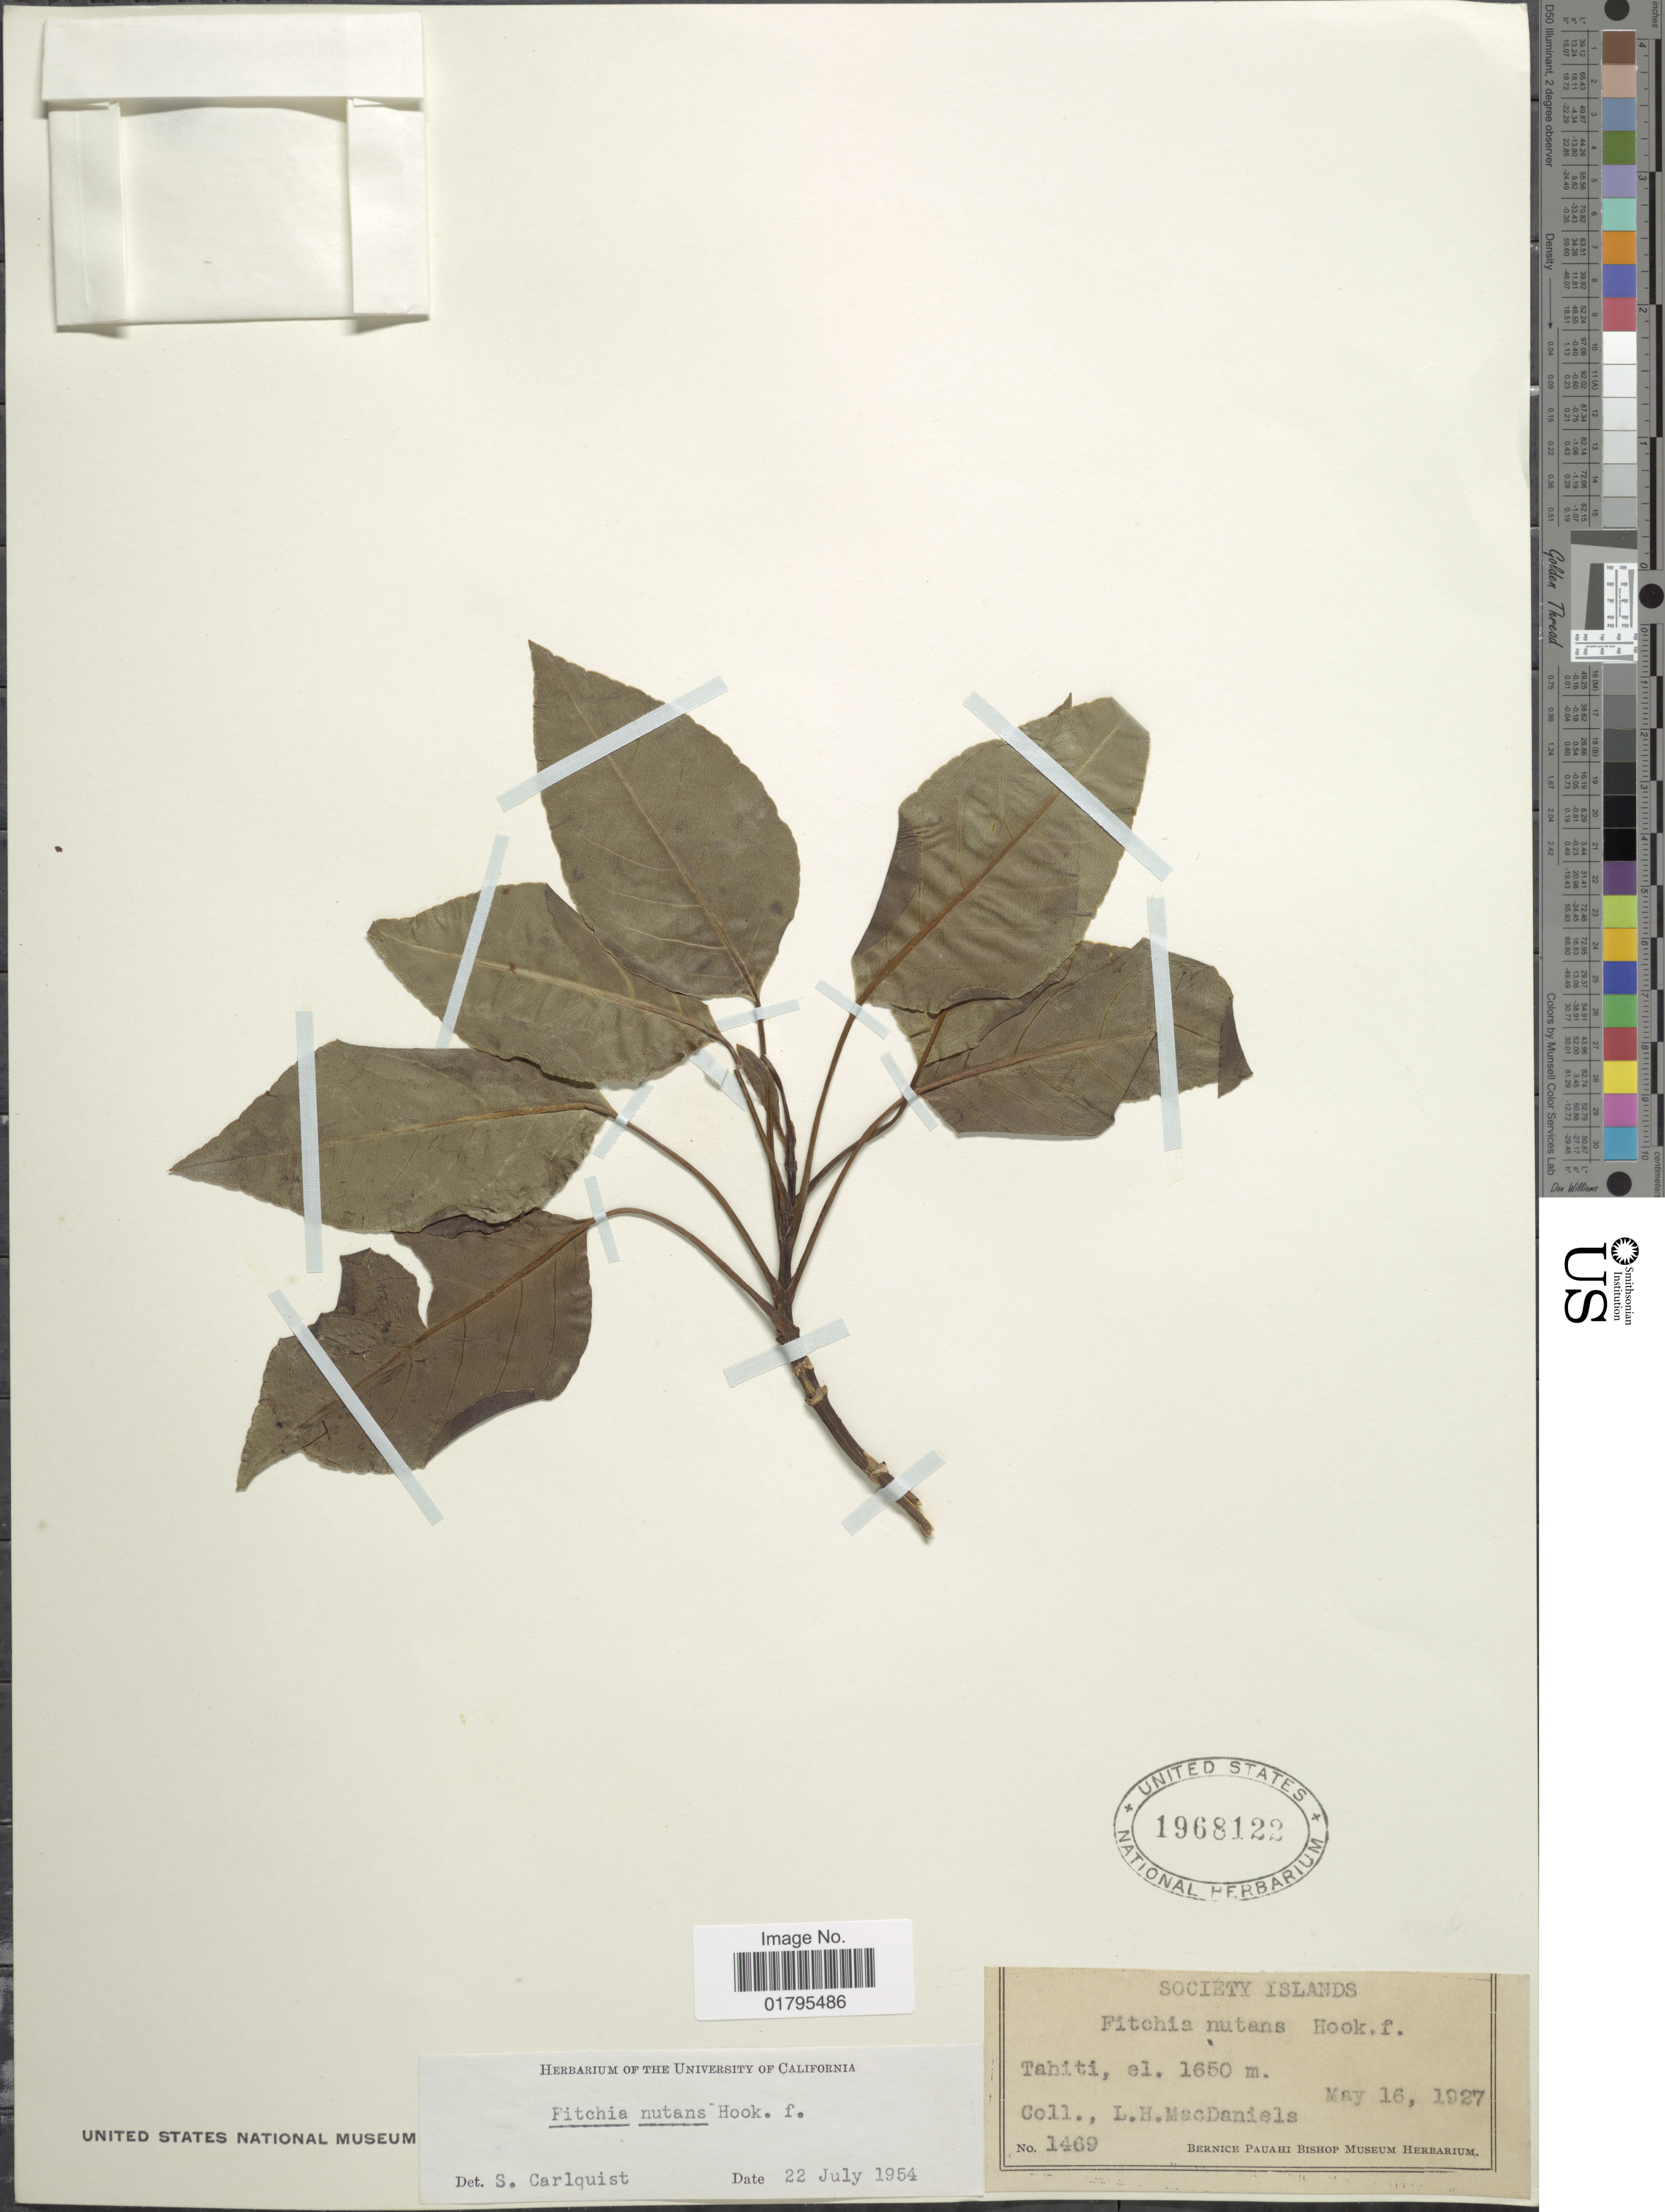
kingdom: Plantae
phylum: Tracheophyta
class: Magnoliopsida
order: Asterales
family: Asteraceae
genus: Fitchia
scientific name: Fitchia nutans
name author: Hook. f.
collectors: L. H. MacDaniels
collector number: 1469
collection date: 1927-05-16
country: French Polynesia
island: Tahiti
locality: Society Island, Tahiti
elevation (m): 1650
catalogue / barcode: US 1968122